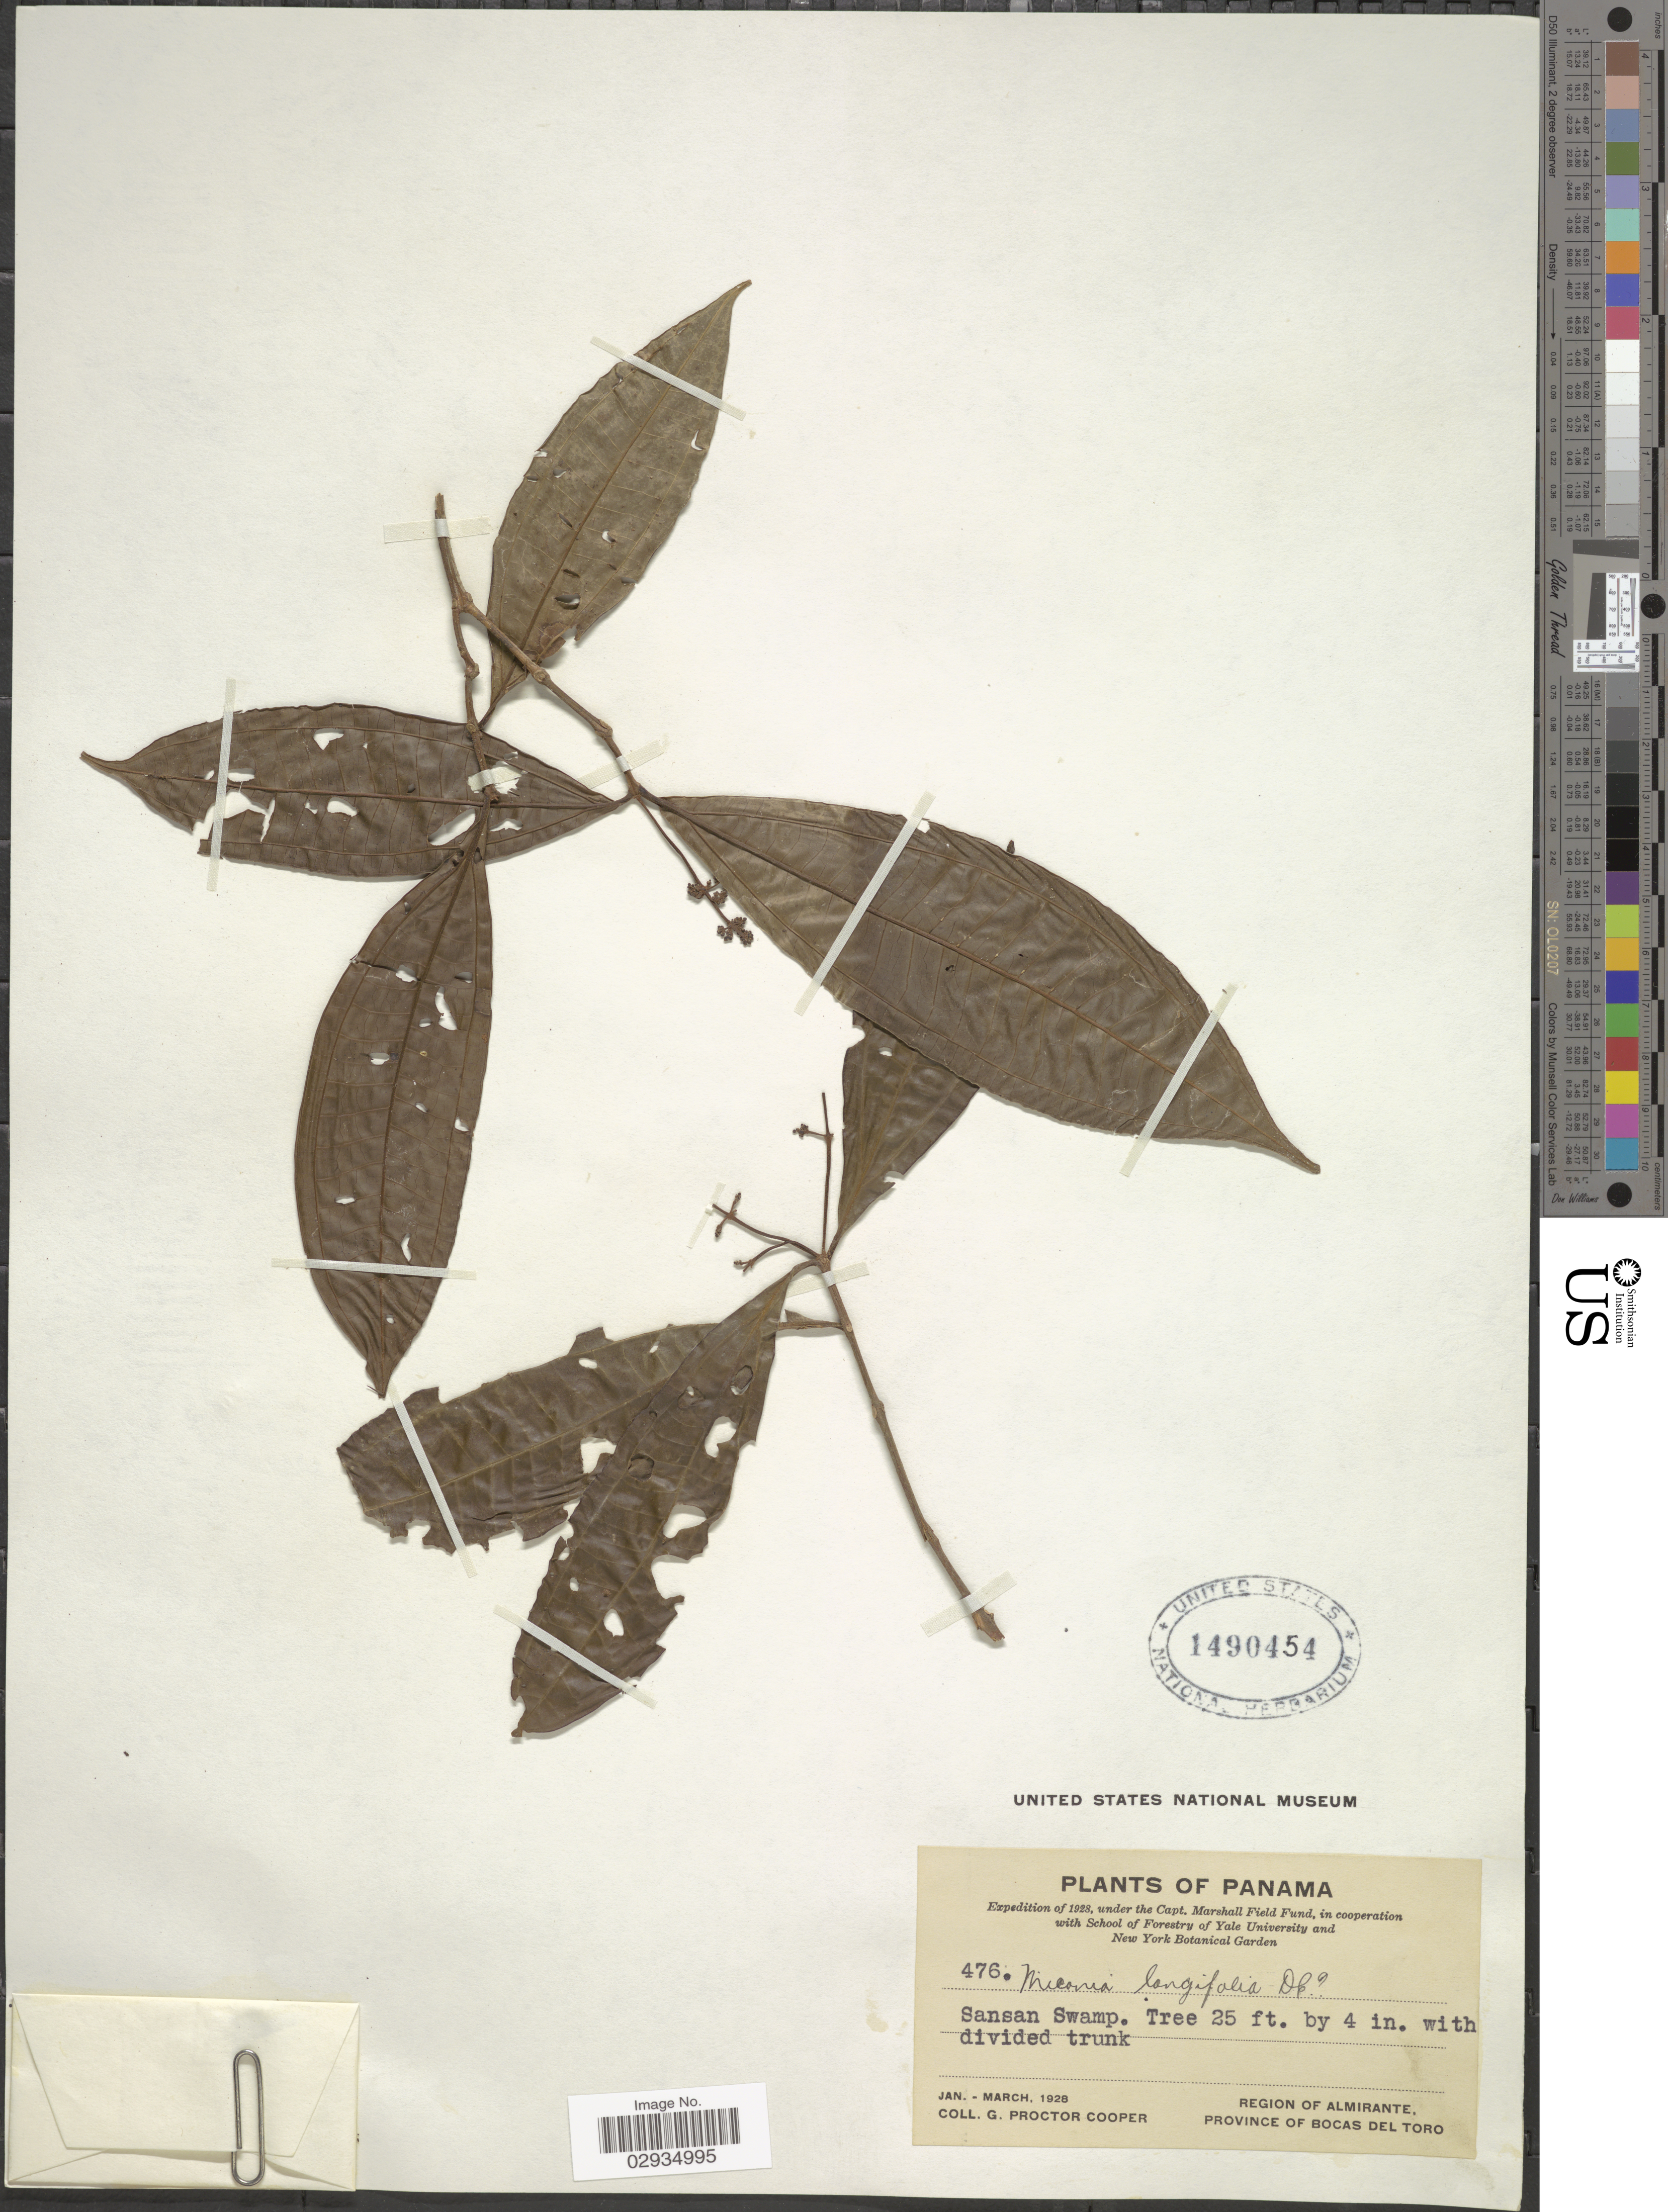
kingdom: Plantae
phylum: Tracheophyta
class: Magnoliopsida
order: Myrtales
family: Melastomataceae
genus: Miconia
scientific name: Miconia longifolia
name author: (Aubl.) DC.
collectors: G. Cooper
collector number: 476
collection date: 1928-01/1928-03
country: Panama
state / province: Bocas del Toro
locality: Sansan Swamp. Region of Almirante.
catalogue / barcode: US 1490454